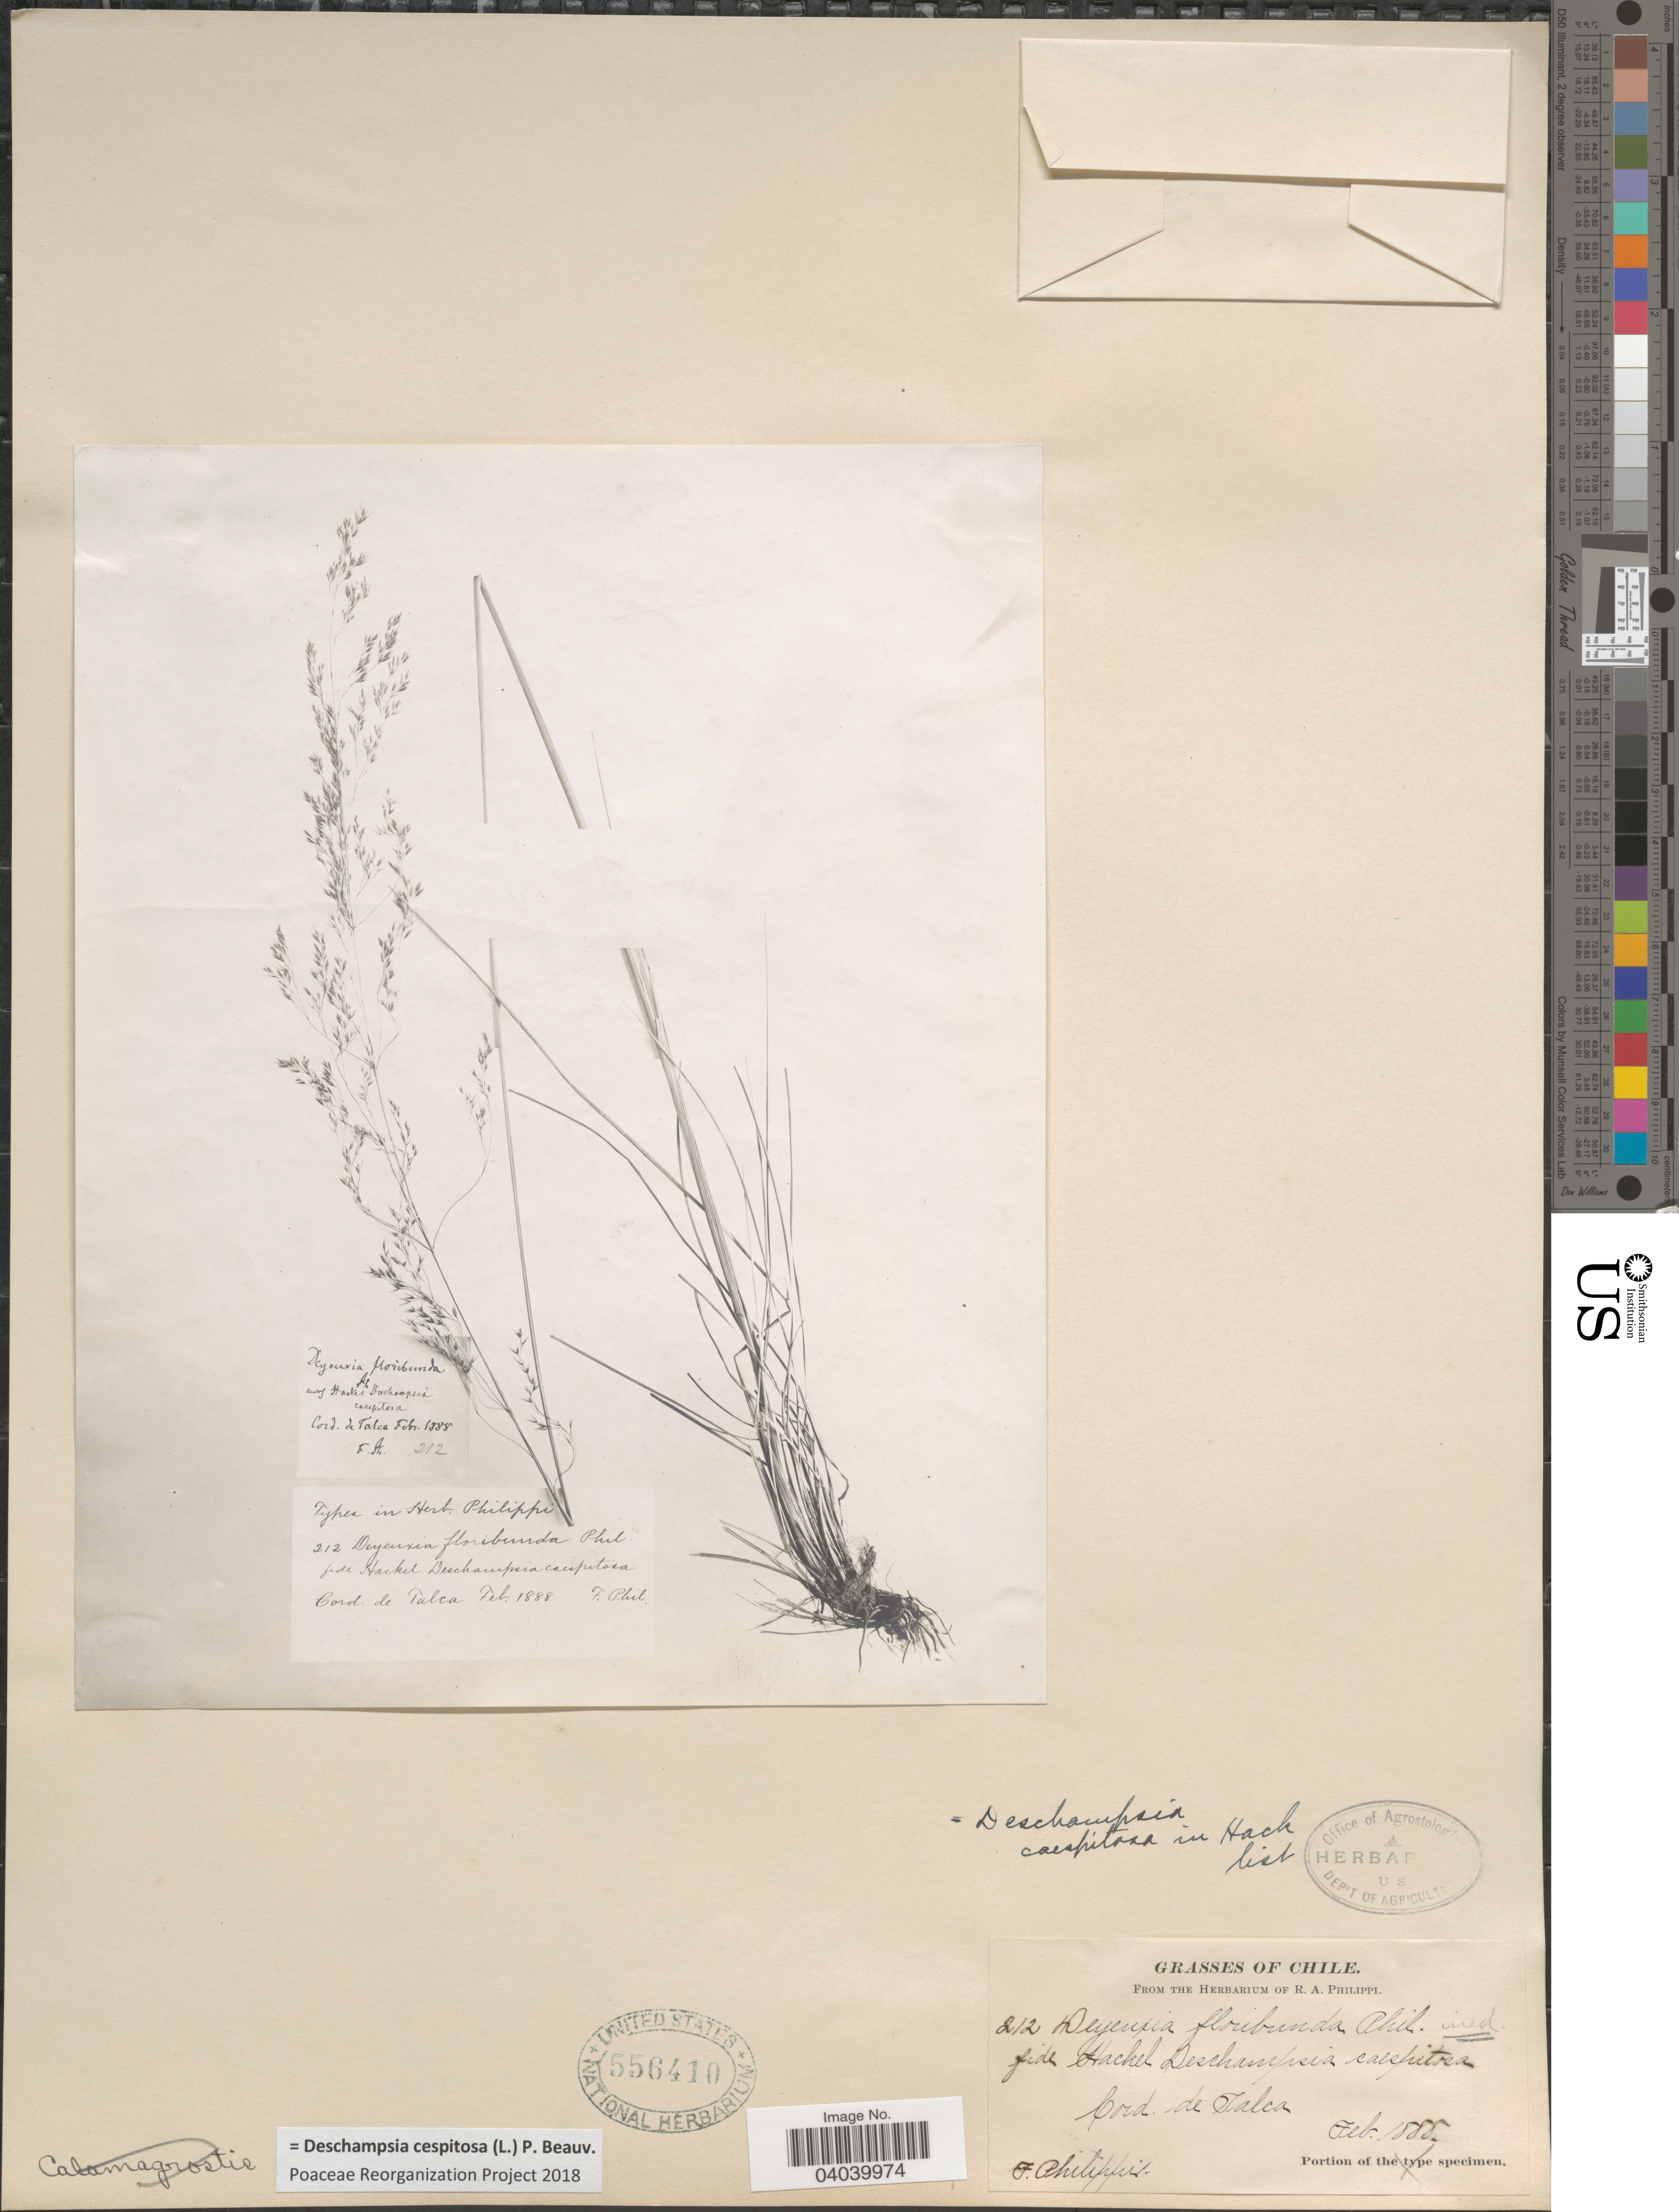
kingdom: Plantae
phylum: Tracheophyta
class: Liliopsida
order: Poales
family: Poaceae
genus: Deschampsia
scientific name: Deschampsia cespitosa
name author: (L.) P. Beauv.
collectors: F. Philippi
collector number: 212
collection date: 1888-02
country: Chile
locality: Cord. de Talca.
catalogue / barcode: US 556410